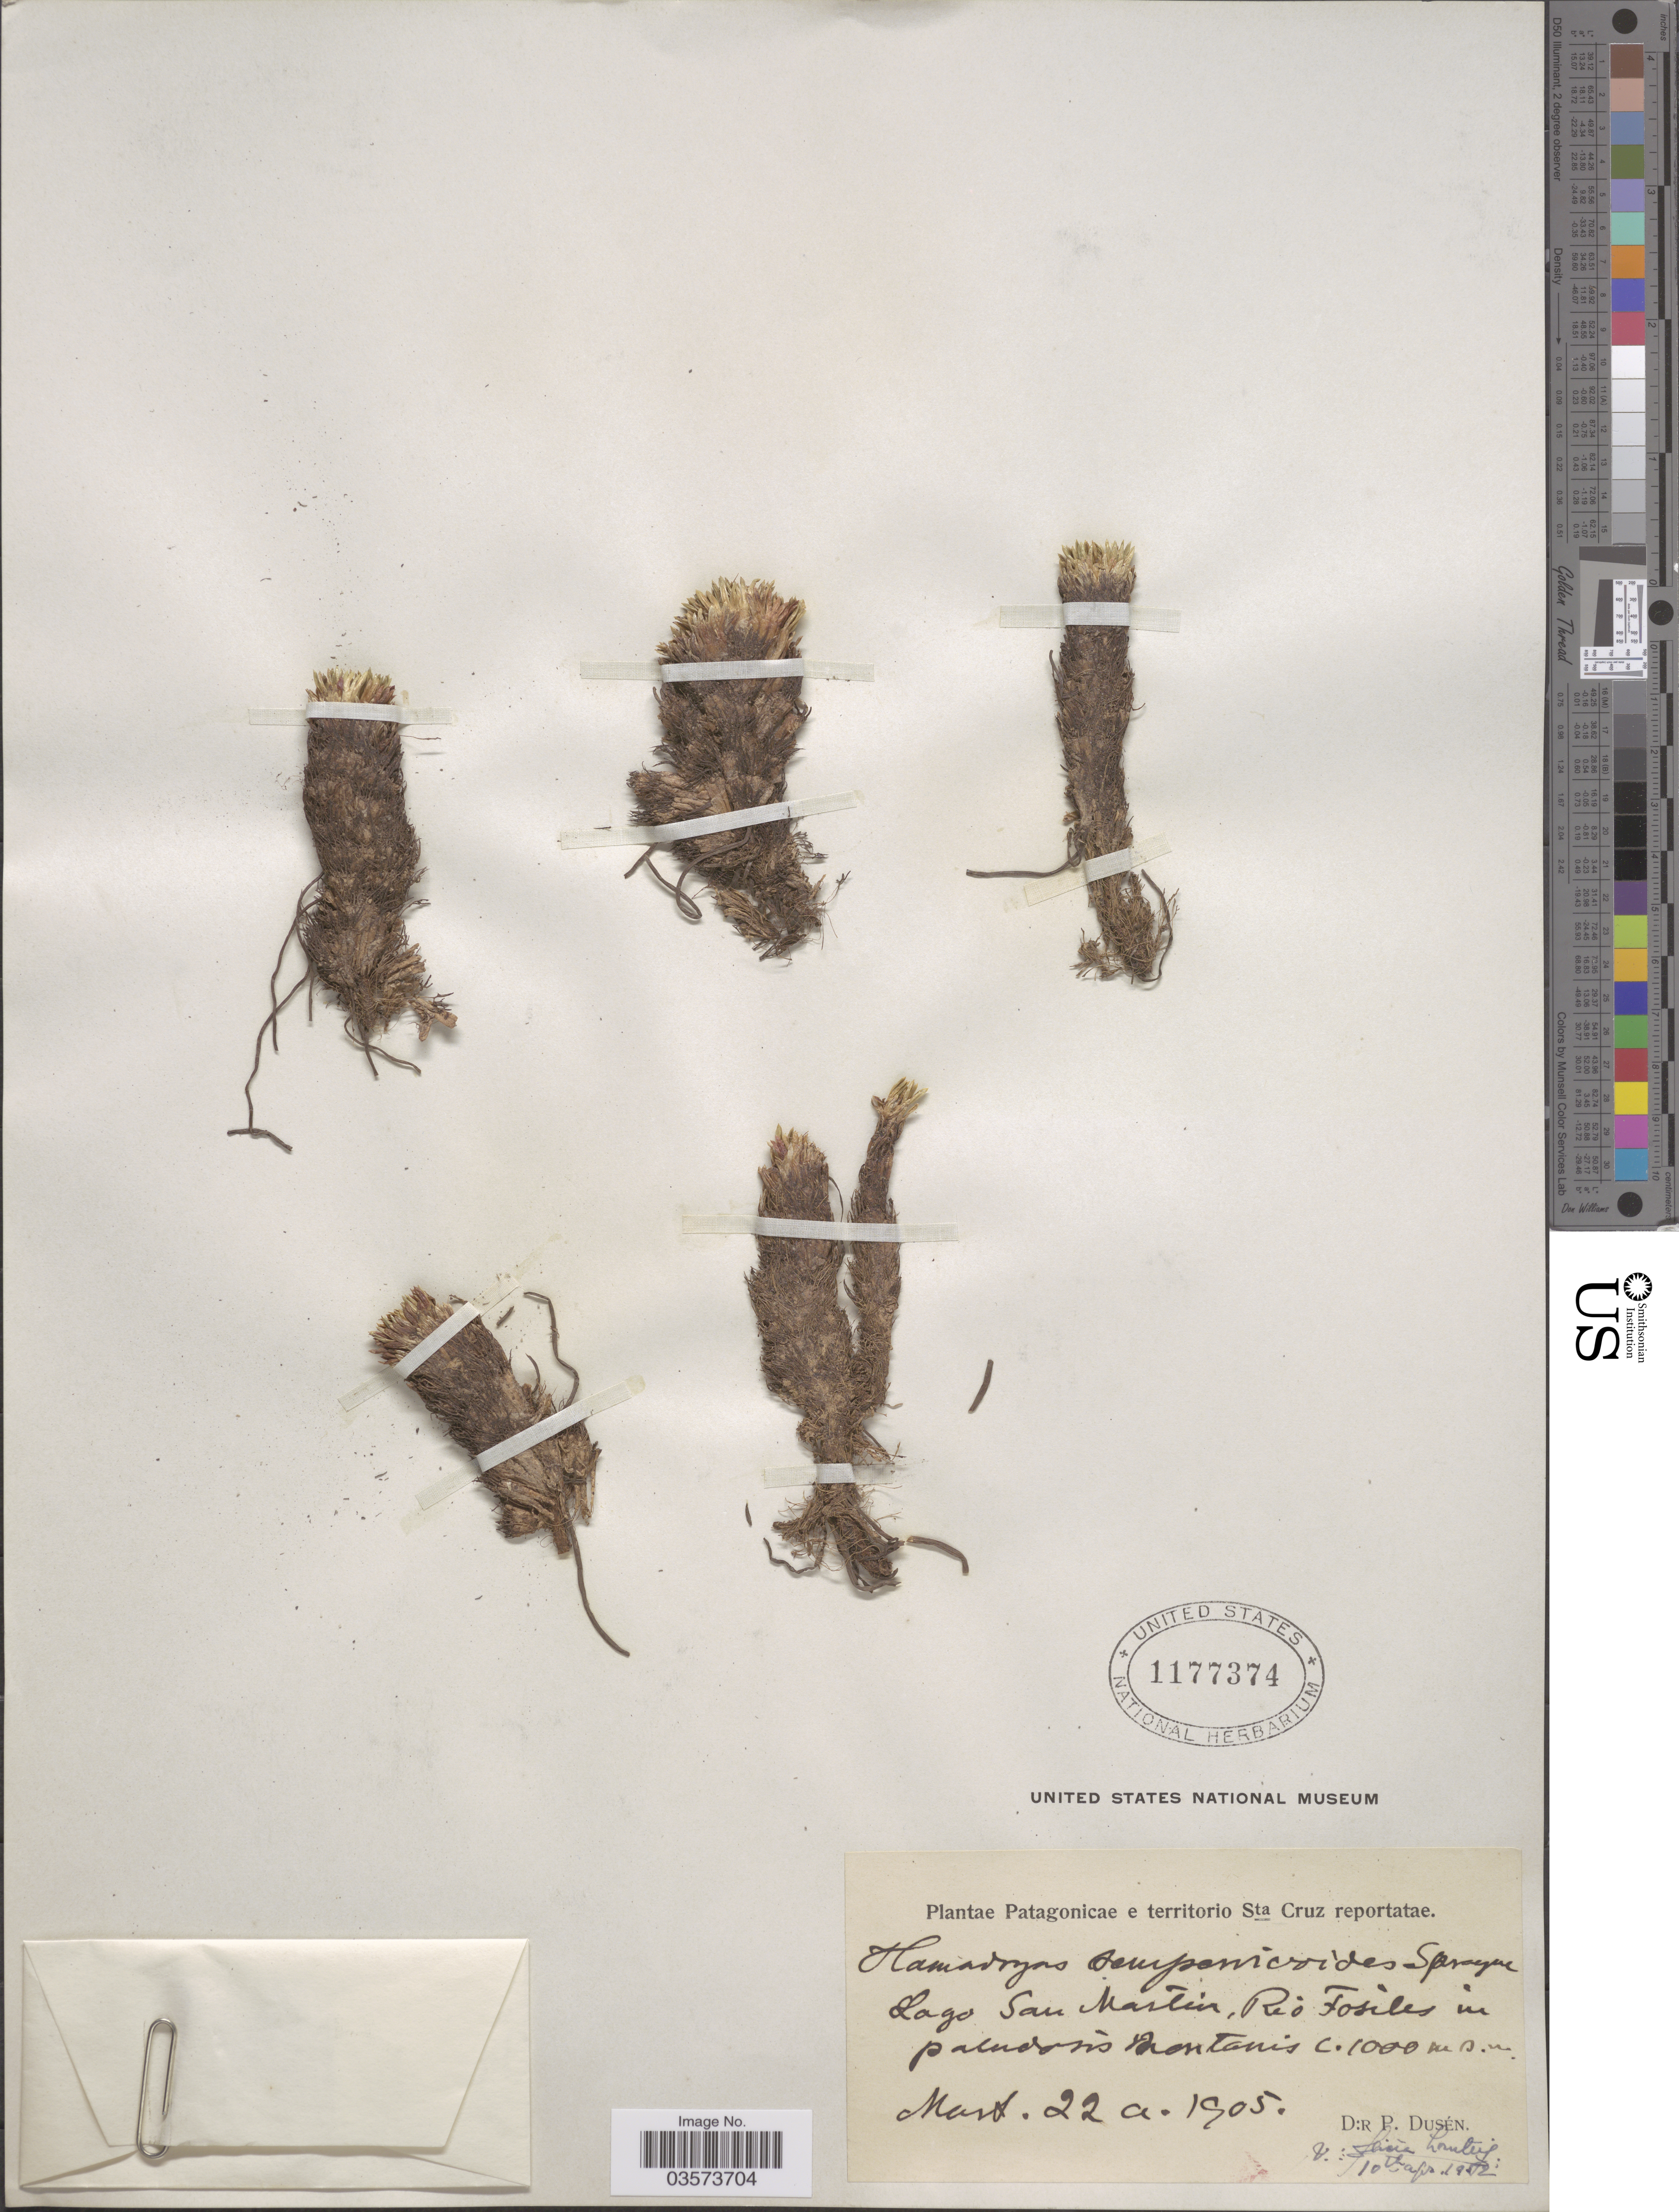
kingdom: Plantae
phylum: Tracheophyta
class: Magnoliopsida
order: Ranunculales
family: Ranunculaceae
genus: Hamadryas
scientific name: Hamadryas sempervivoides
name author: Sprague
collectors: P. Dusén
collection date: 1905-03-22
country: Peru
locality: Patagonicae e territorio Sta Cruz reportatae. Lago San Martin, Rio Fosiles in paludosis montanis.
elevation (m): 1000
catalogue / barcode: US 1177374